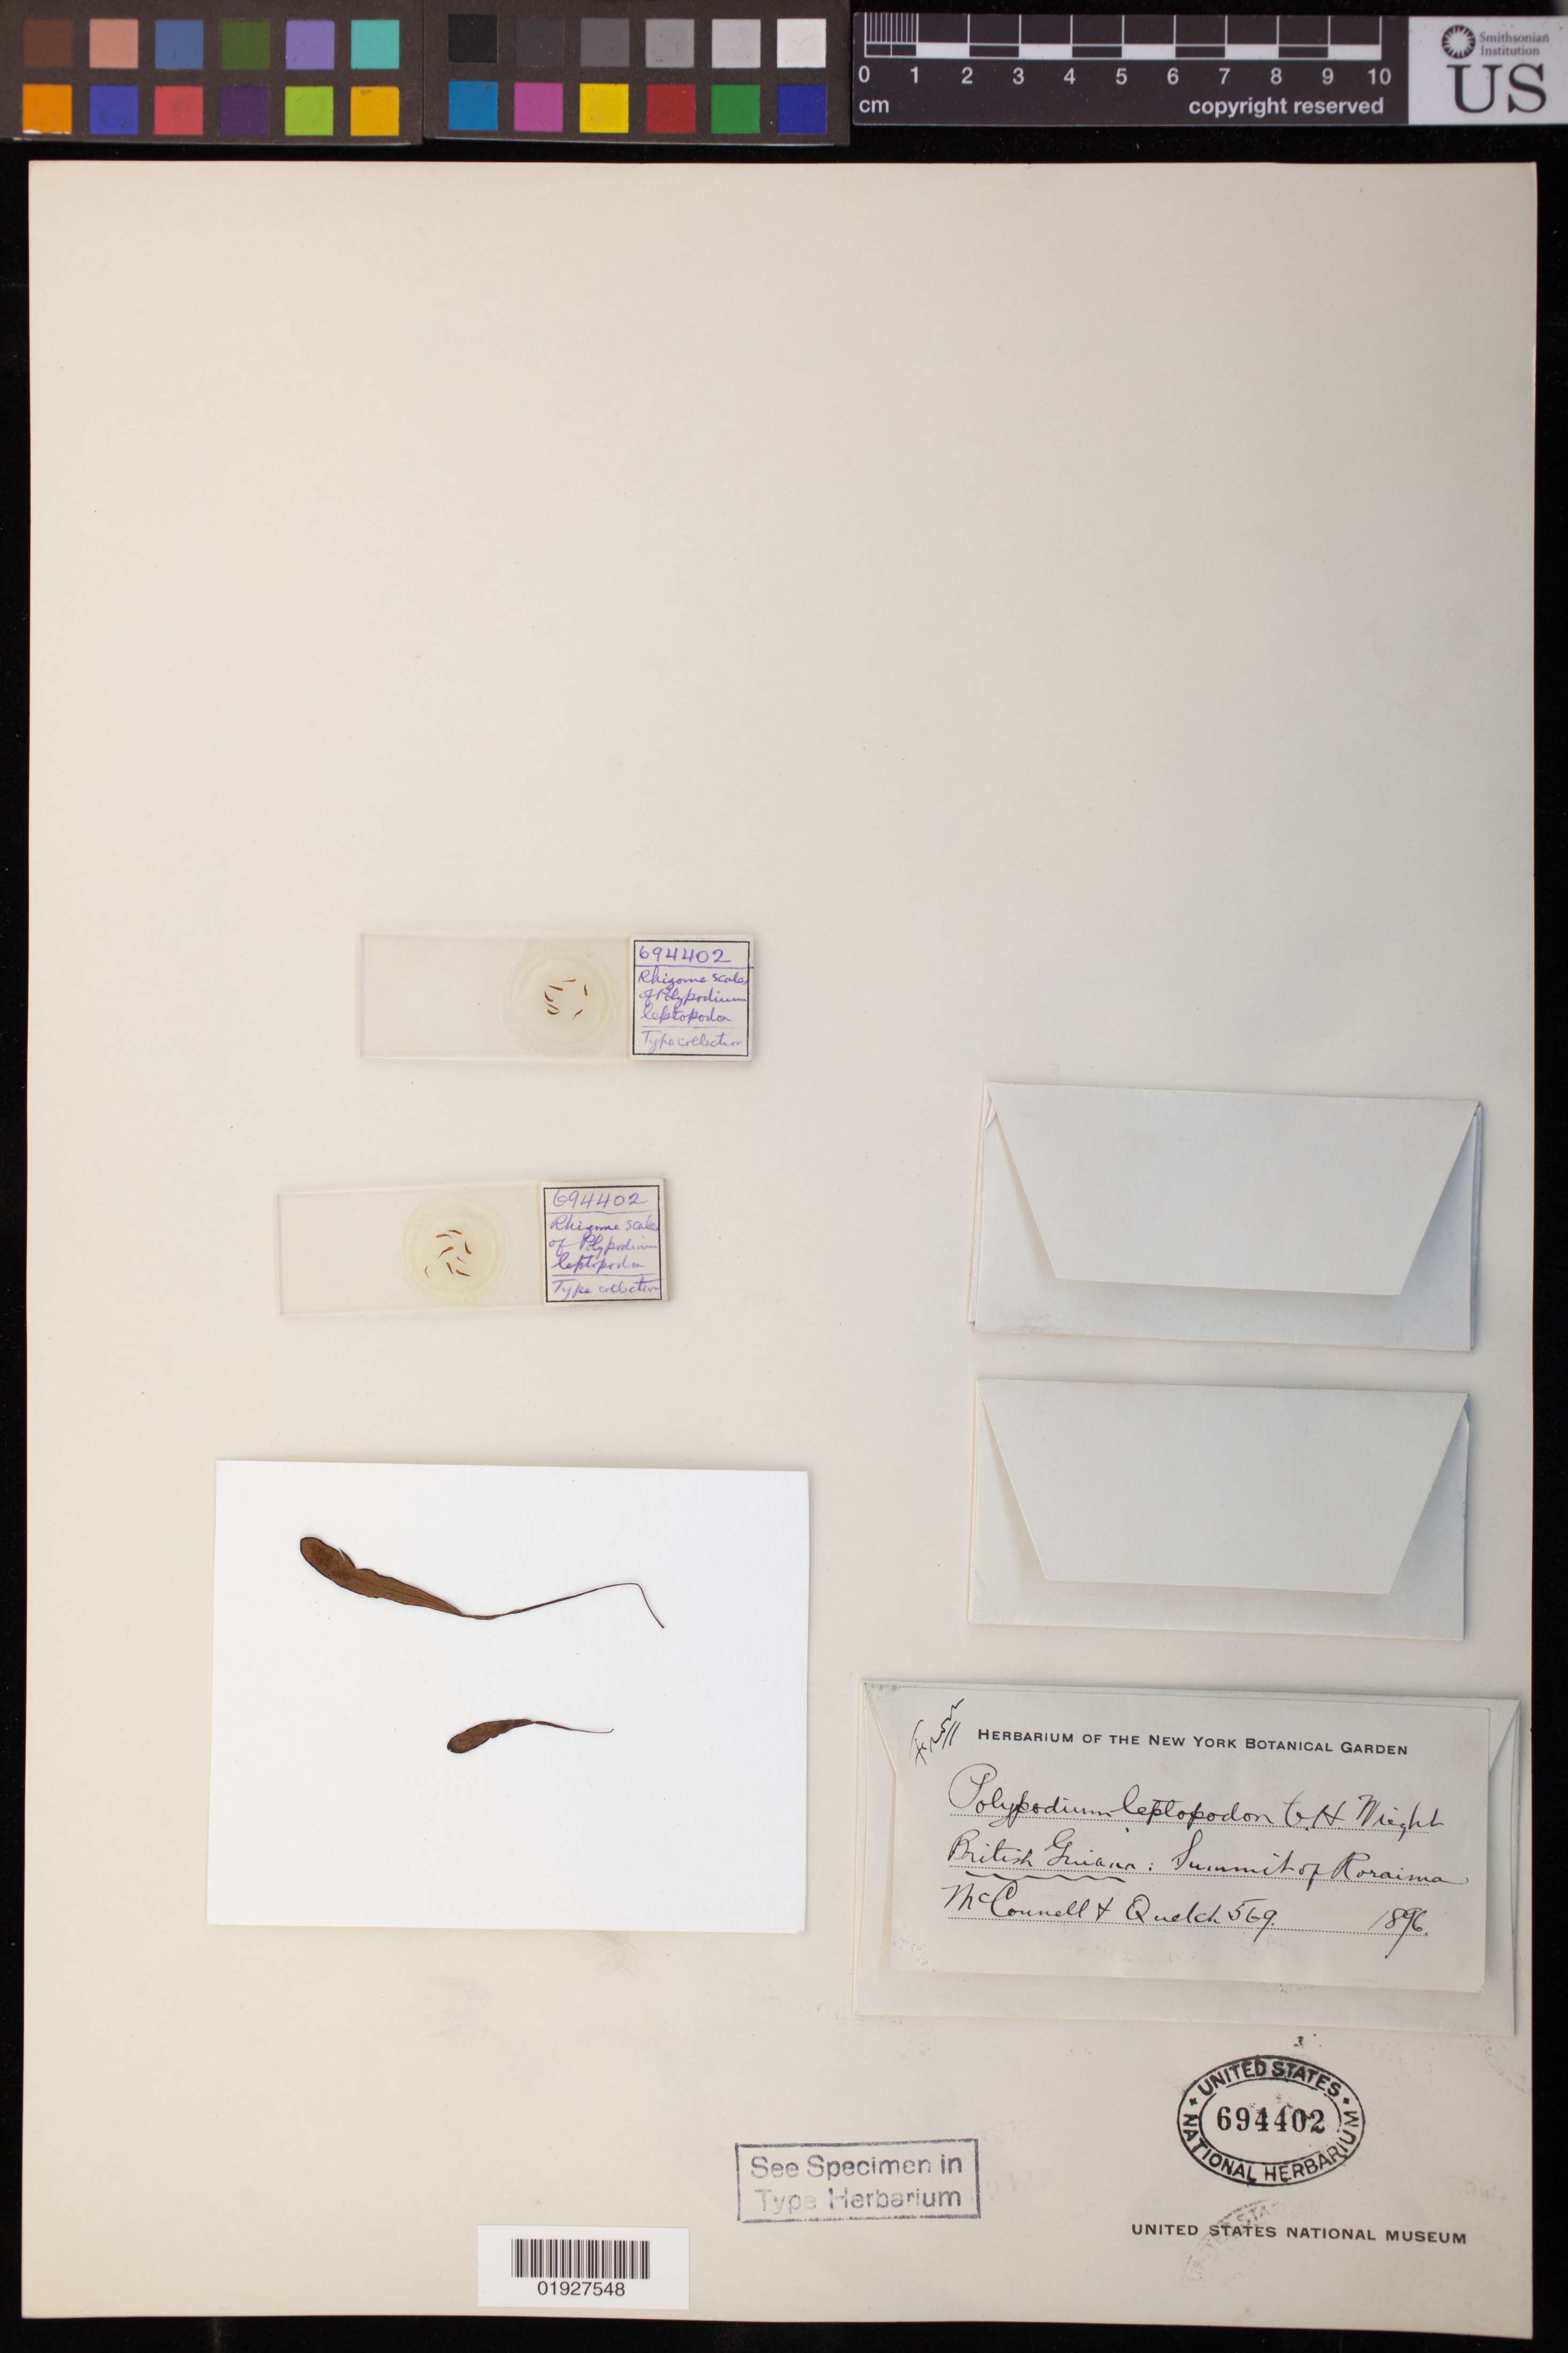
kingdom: Plantae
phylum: Tracheophyta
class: Polypodiopsida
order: Polypodiales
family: Polypodiaceae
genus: Polypodium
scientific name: Polypodium leptopodon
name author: C. Wright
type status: Isotype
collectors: F. McConnell & J. Quelch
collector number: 569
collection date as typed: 1896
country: Guyana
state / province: Cuyuni-Mazaruni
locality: British Guiana: summit of Mt. Roraima [possibly Venezuela?]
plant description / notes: Fragmentary material of type specimen ex herb. NY (including 2 slide-mounted elements)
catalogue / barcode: US 694402